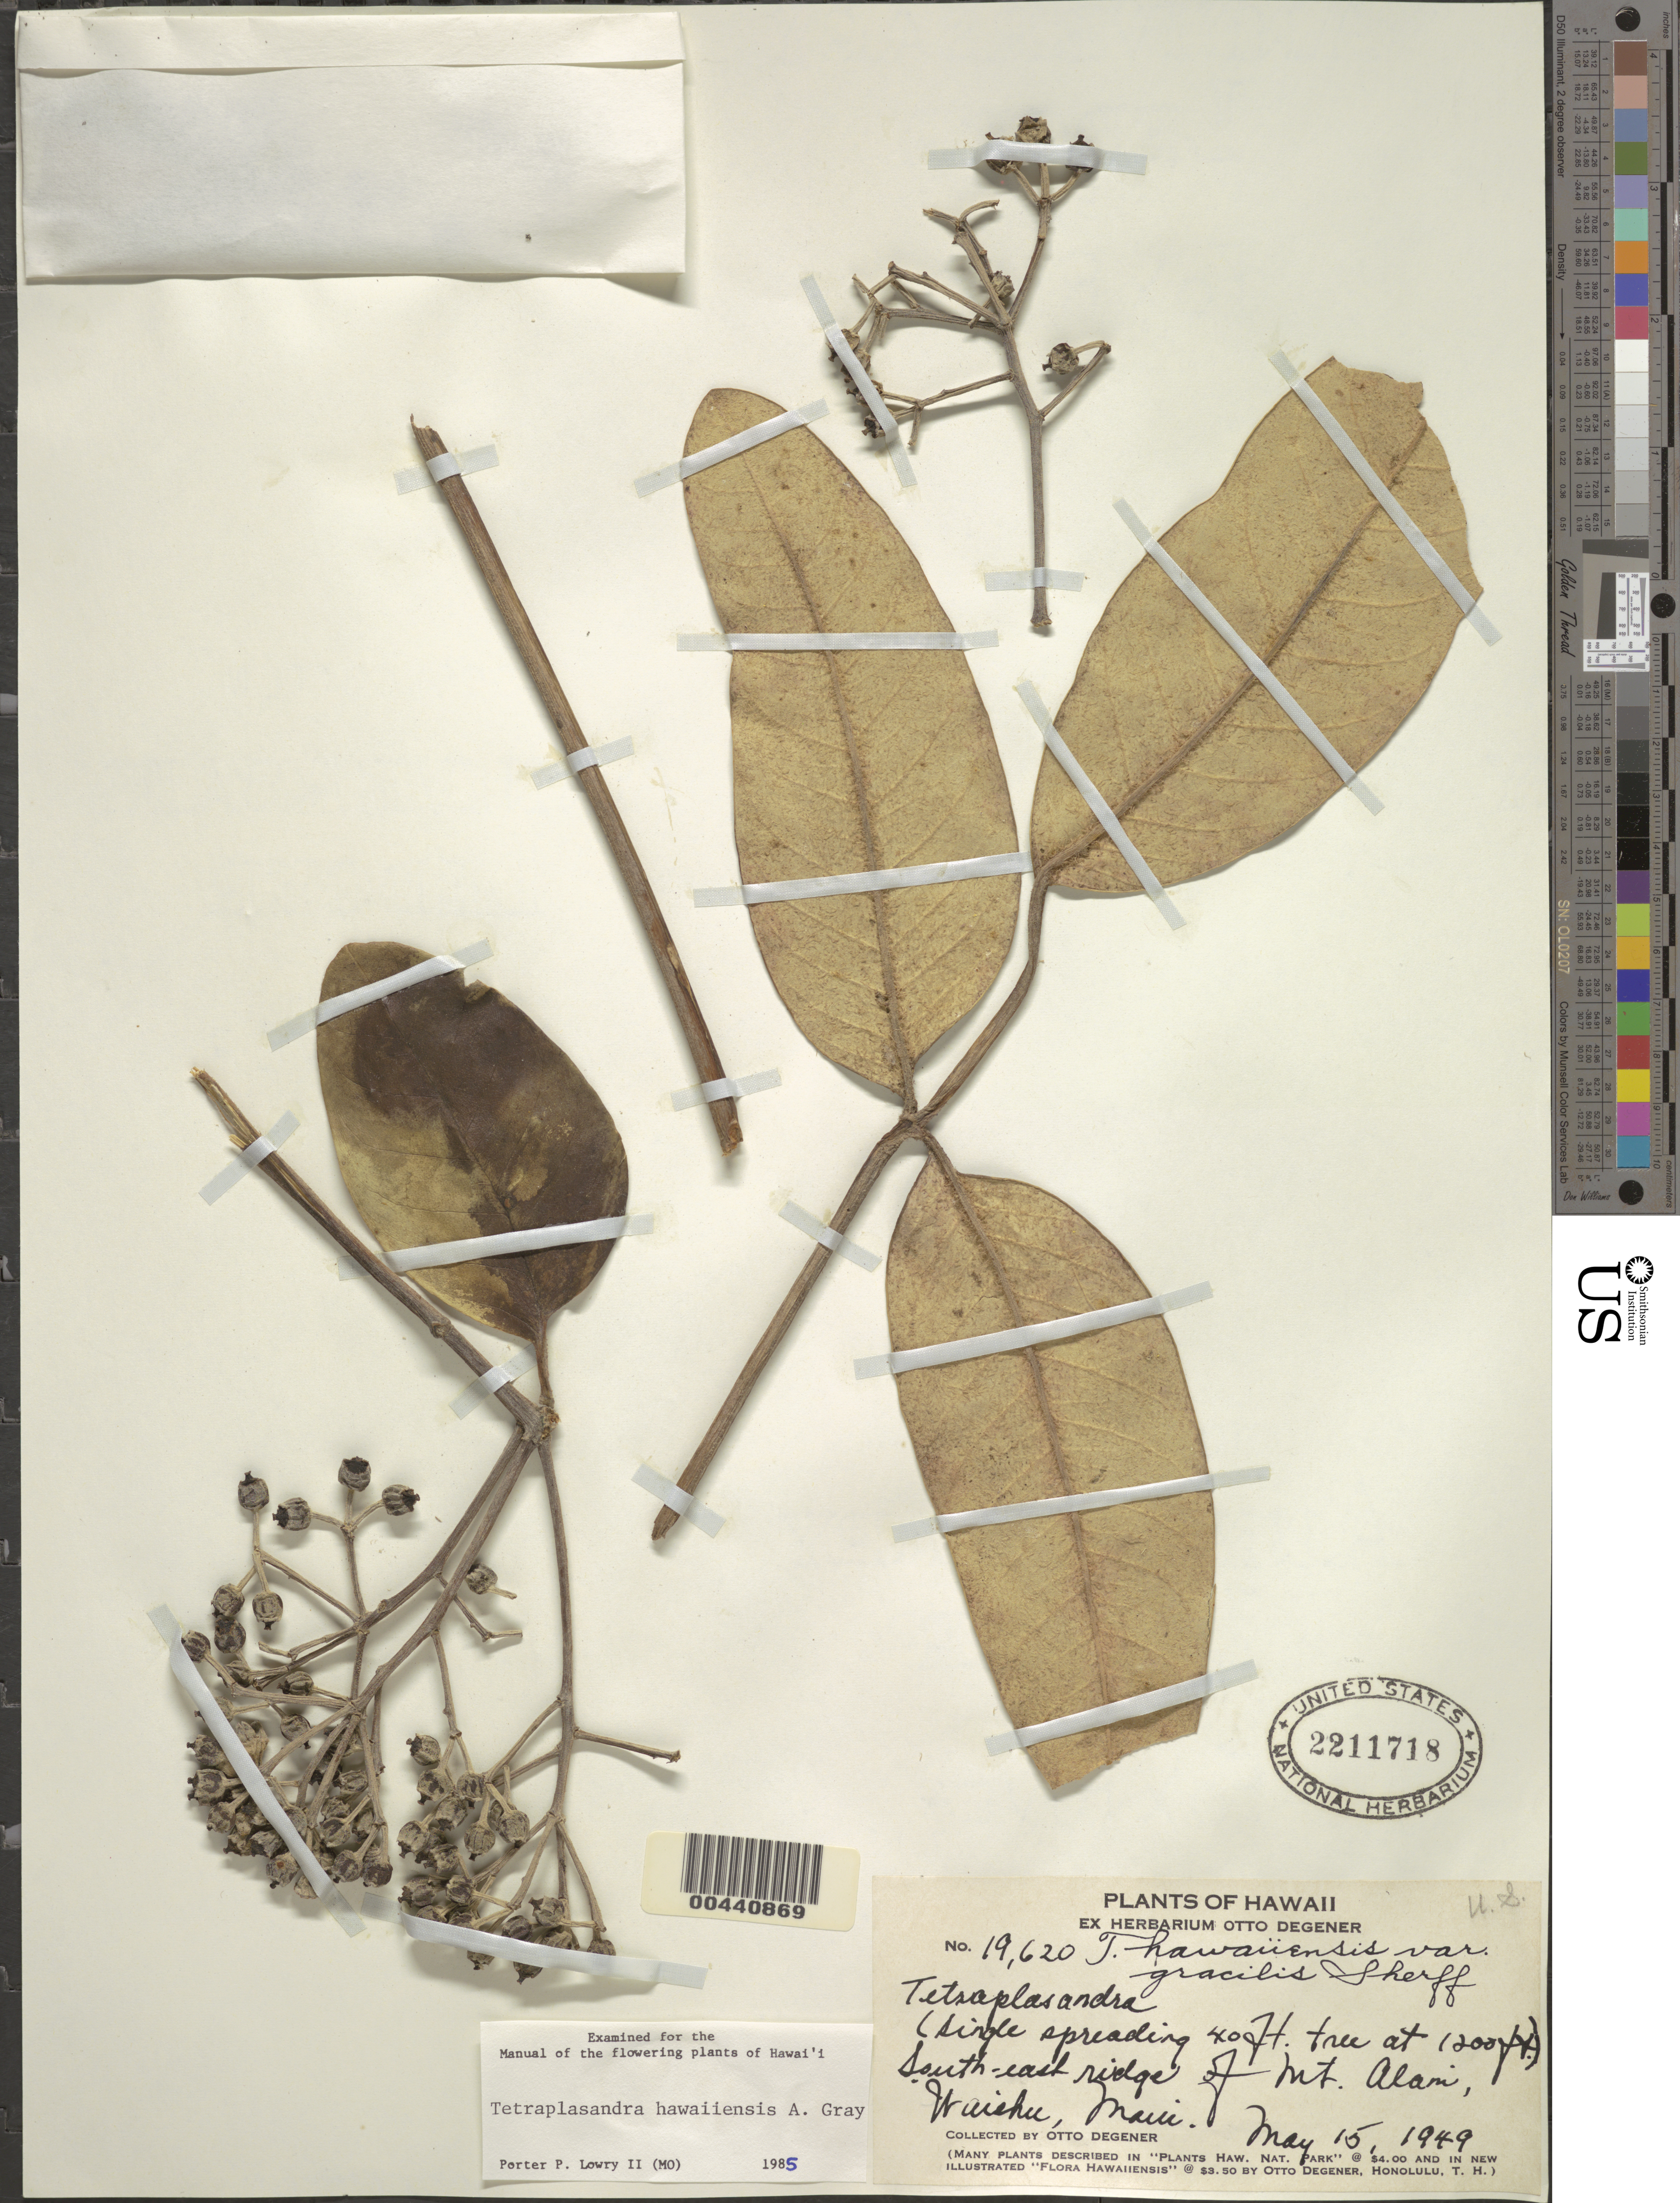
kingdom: Plantae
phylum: Tracheophyta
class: Magnoliopsida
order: Apiales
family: Araliaceae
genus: Polyscias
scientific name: Polyscias hawaiensis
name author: (A. Gray) Lowry & G. M. Plunkett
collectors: O. Degener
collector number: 19620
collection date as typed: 15 May 1949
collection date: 1949-05-15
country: United States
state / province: Hawaii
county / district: Maui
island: Maui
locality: South-east ridge of Mt. Alani, Waishu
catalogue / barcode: US 2211718